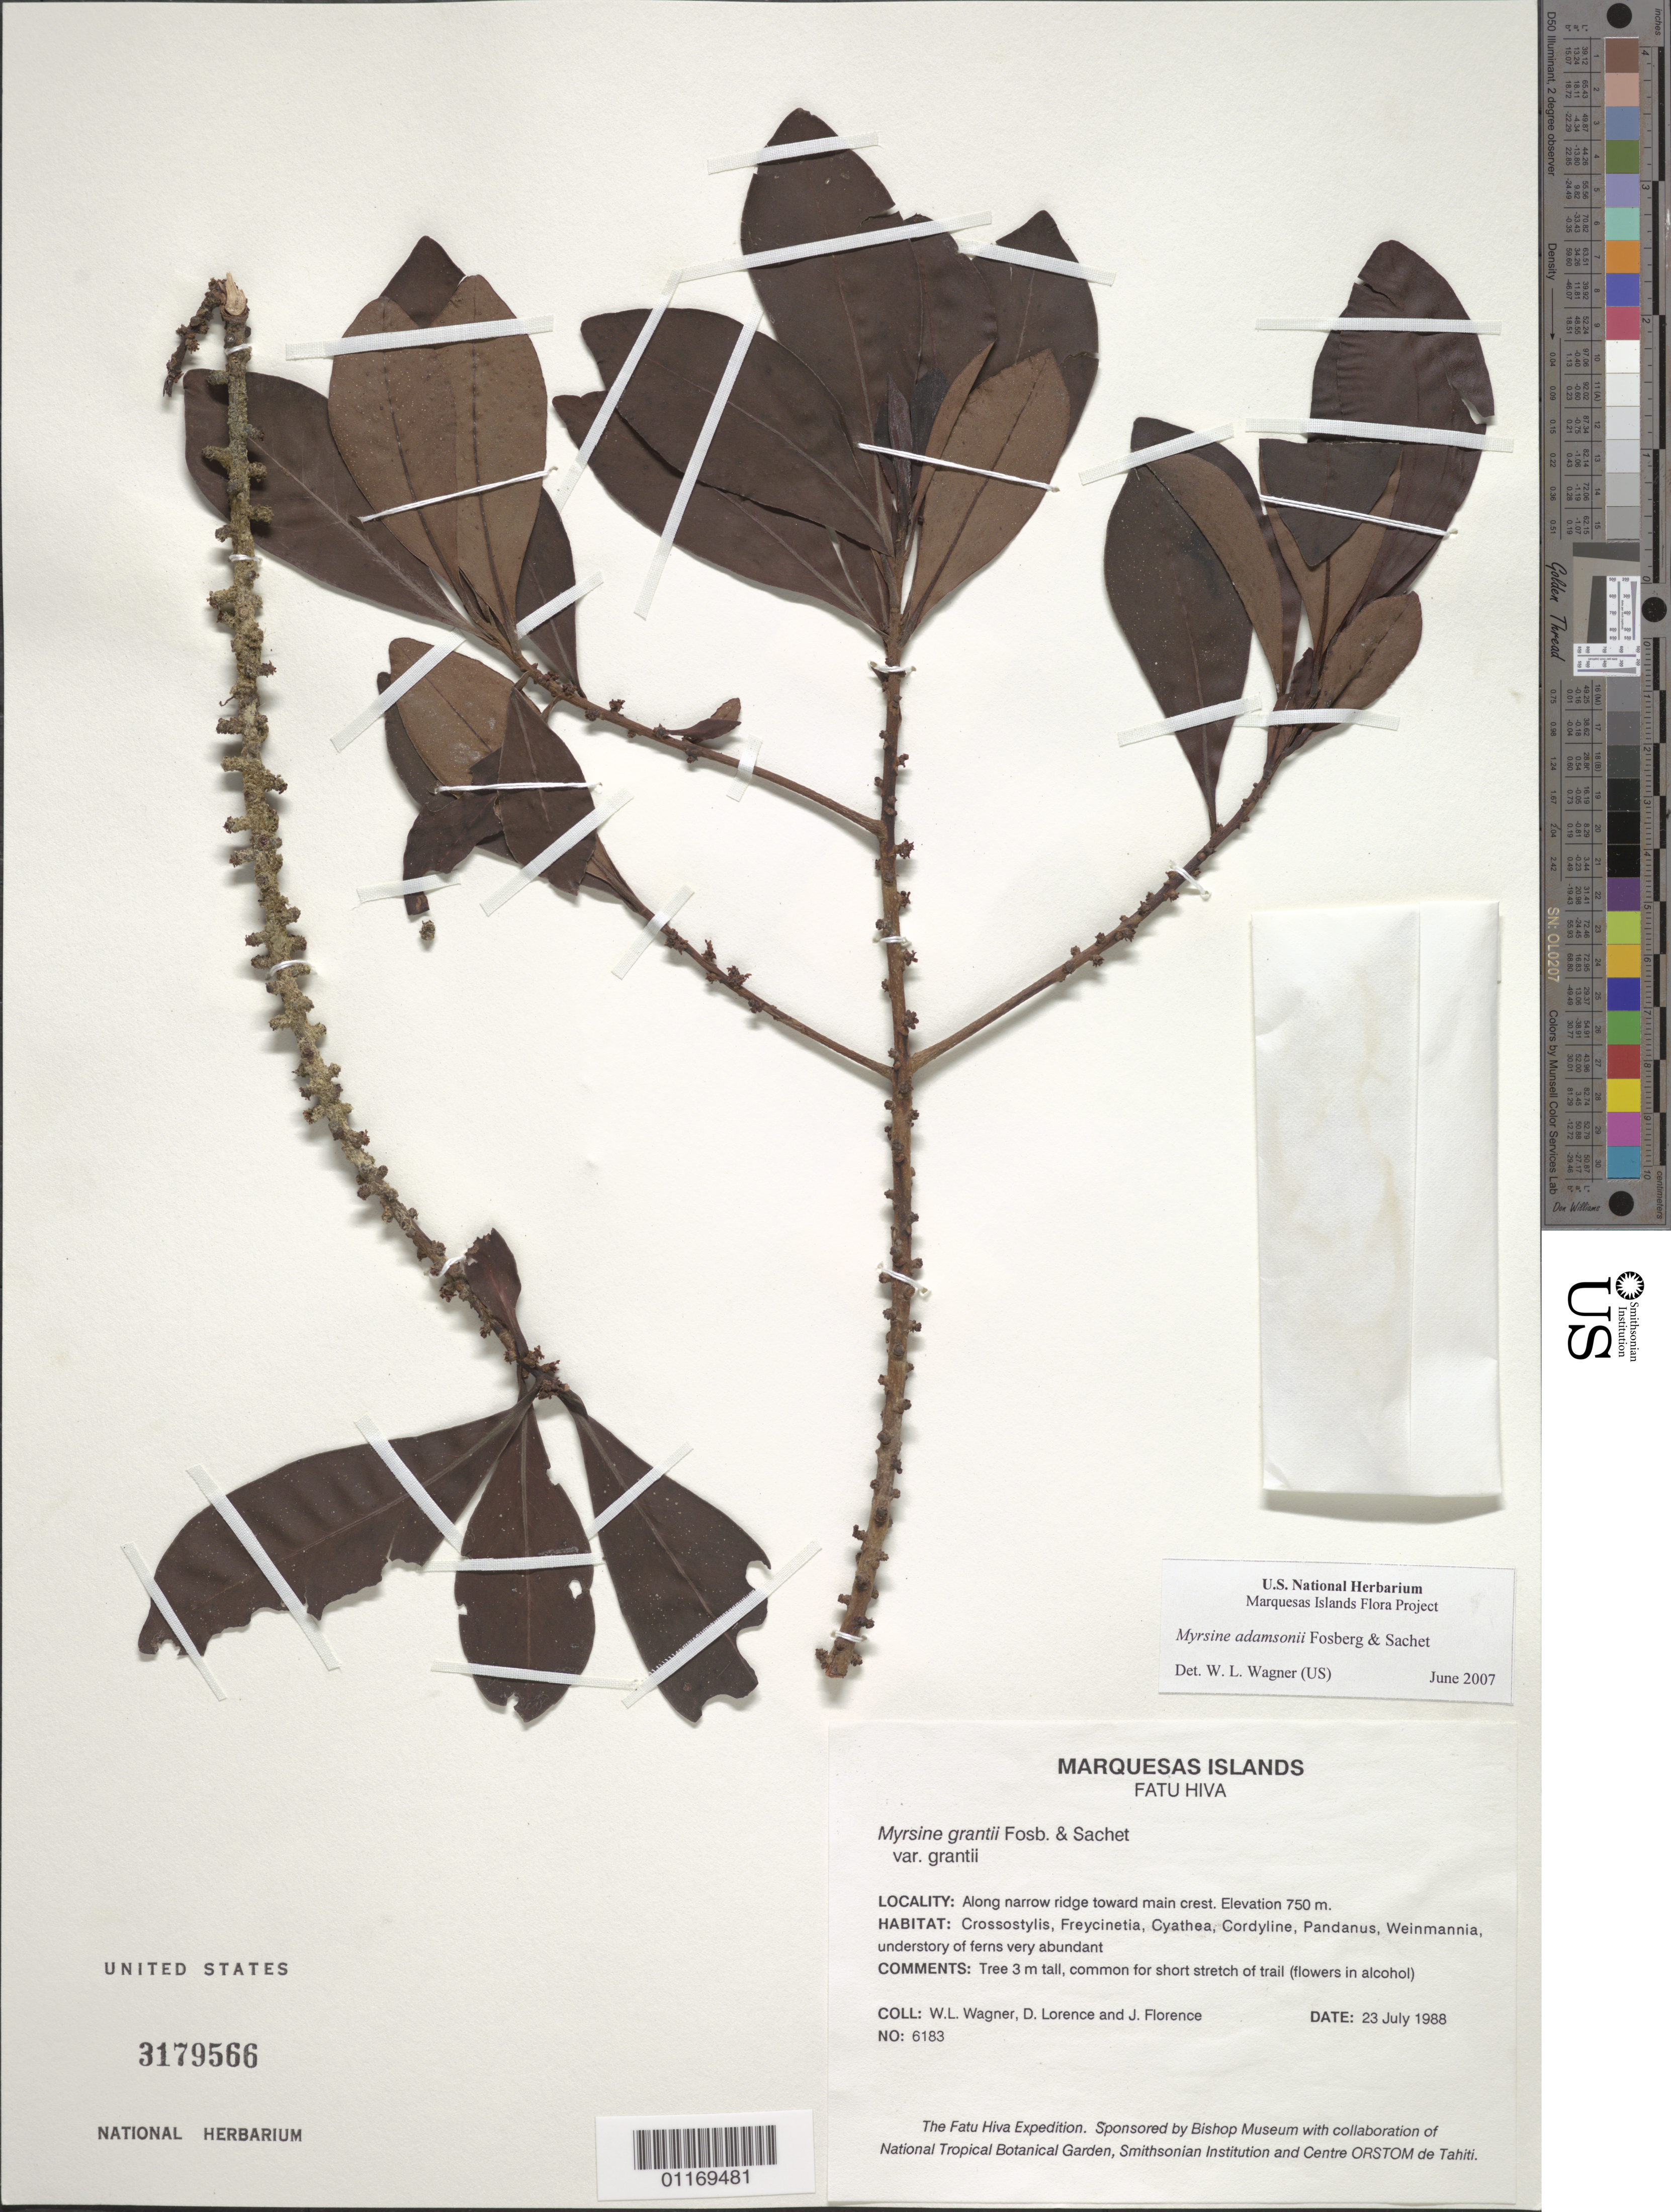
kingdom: Plantae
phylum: Tracheophyta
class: Magnoliopsida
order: Ericales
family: Primulaceae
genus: Myrsine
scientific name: Myrsine adamsonii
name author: Fosberg & Sachet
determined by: Wagner, W. L., (BOT), Smithsonian Institution - National Museum of Natural History (UNITED STATES)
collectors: W. L. Wagner, D. Lorence & J. Florence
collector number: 6183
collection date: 1988-07-23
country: French Polynesia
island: Fatu Hiva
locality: Along narrow ridge toward main crest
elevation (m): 750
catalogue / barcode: US 3179566